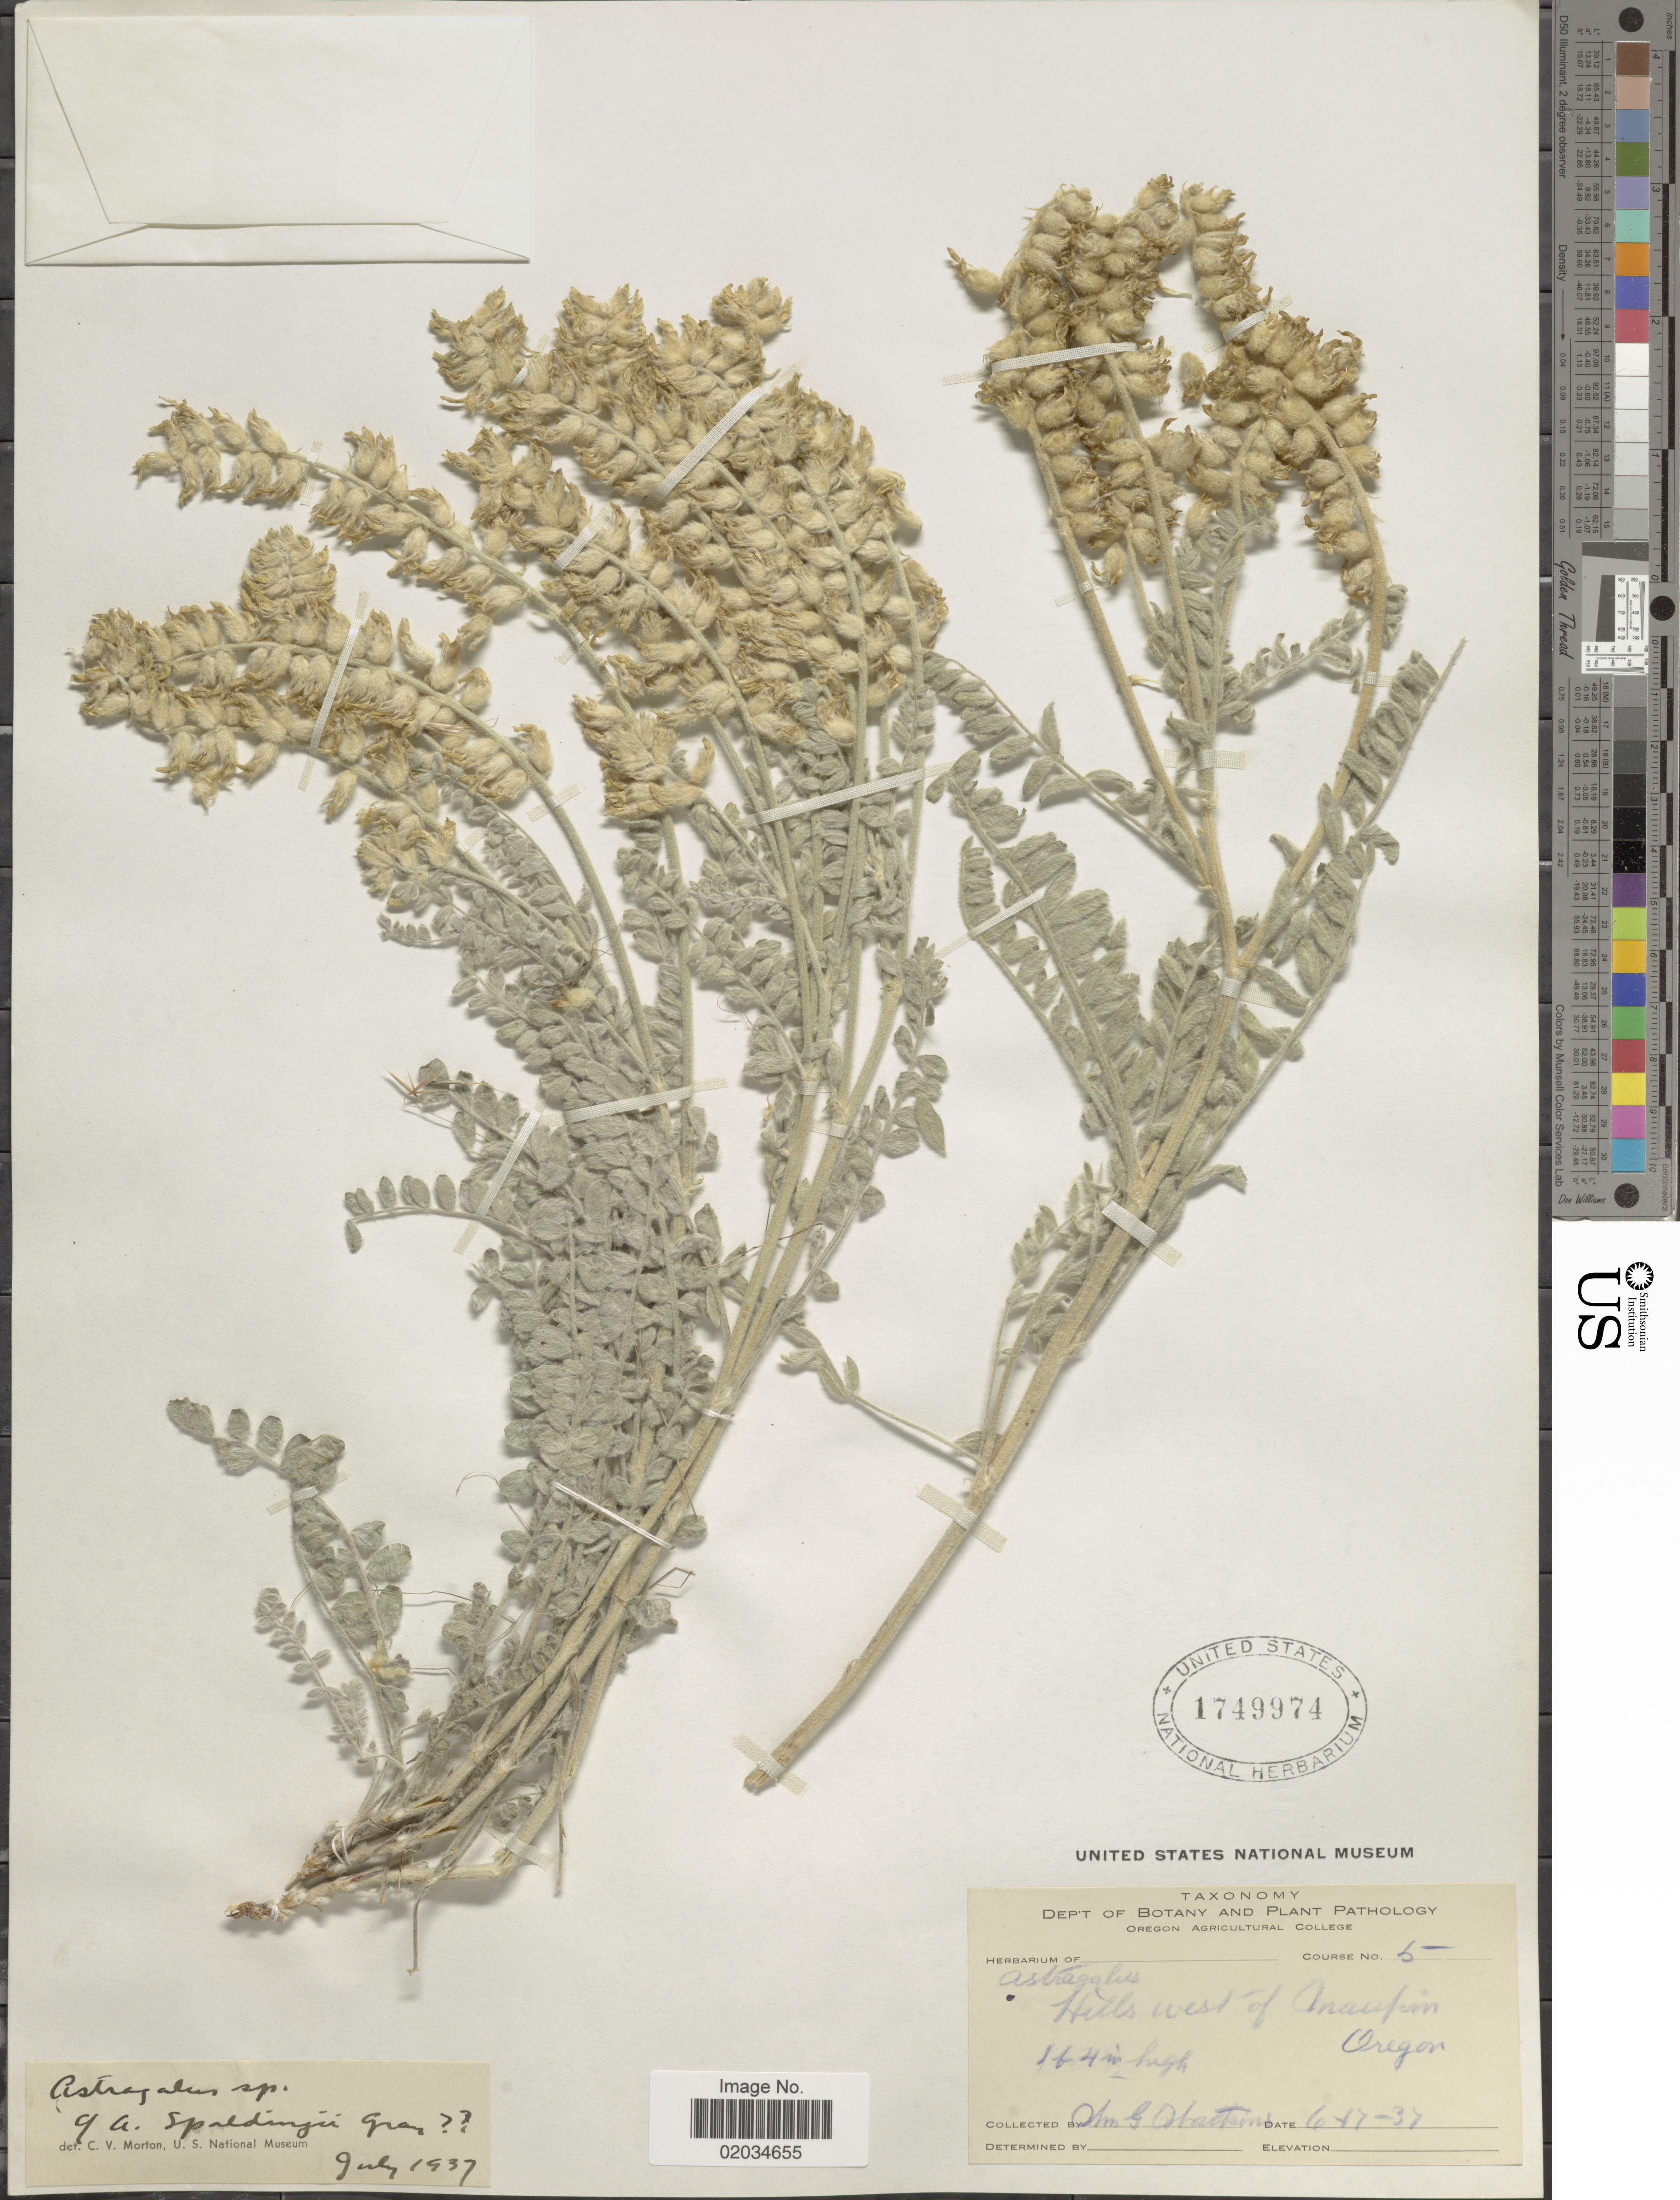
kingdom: Plantae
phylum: Tracheophyta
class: Magnoliopsida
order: Fabales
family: Fabaceae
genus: Astragalus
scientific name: Astragalus spaldingii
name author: A. Gray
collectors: W. Watkins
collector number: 5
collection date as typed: Transcribed d/m/y: 17/6/37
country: United States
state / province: Oregon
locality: Hills west of Maupin.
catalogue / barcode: US 1749974